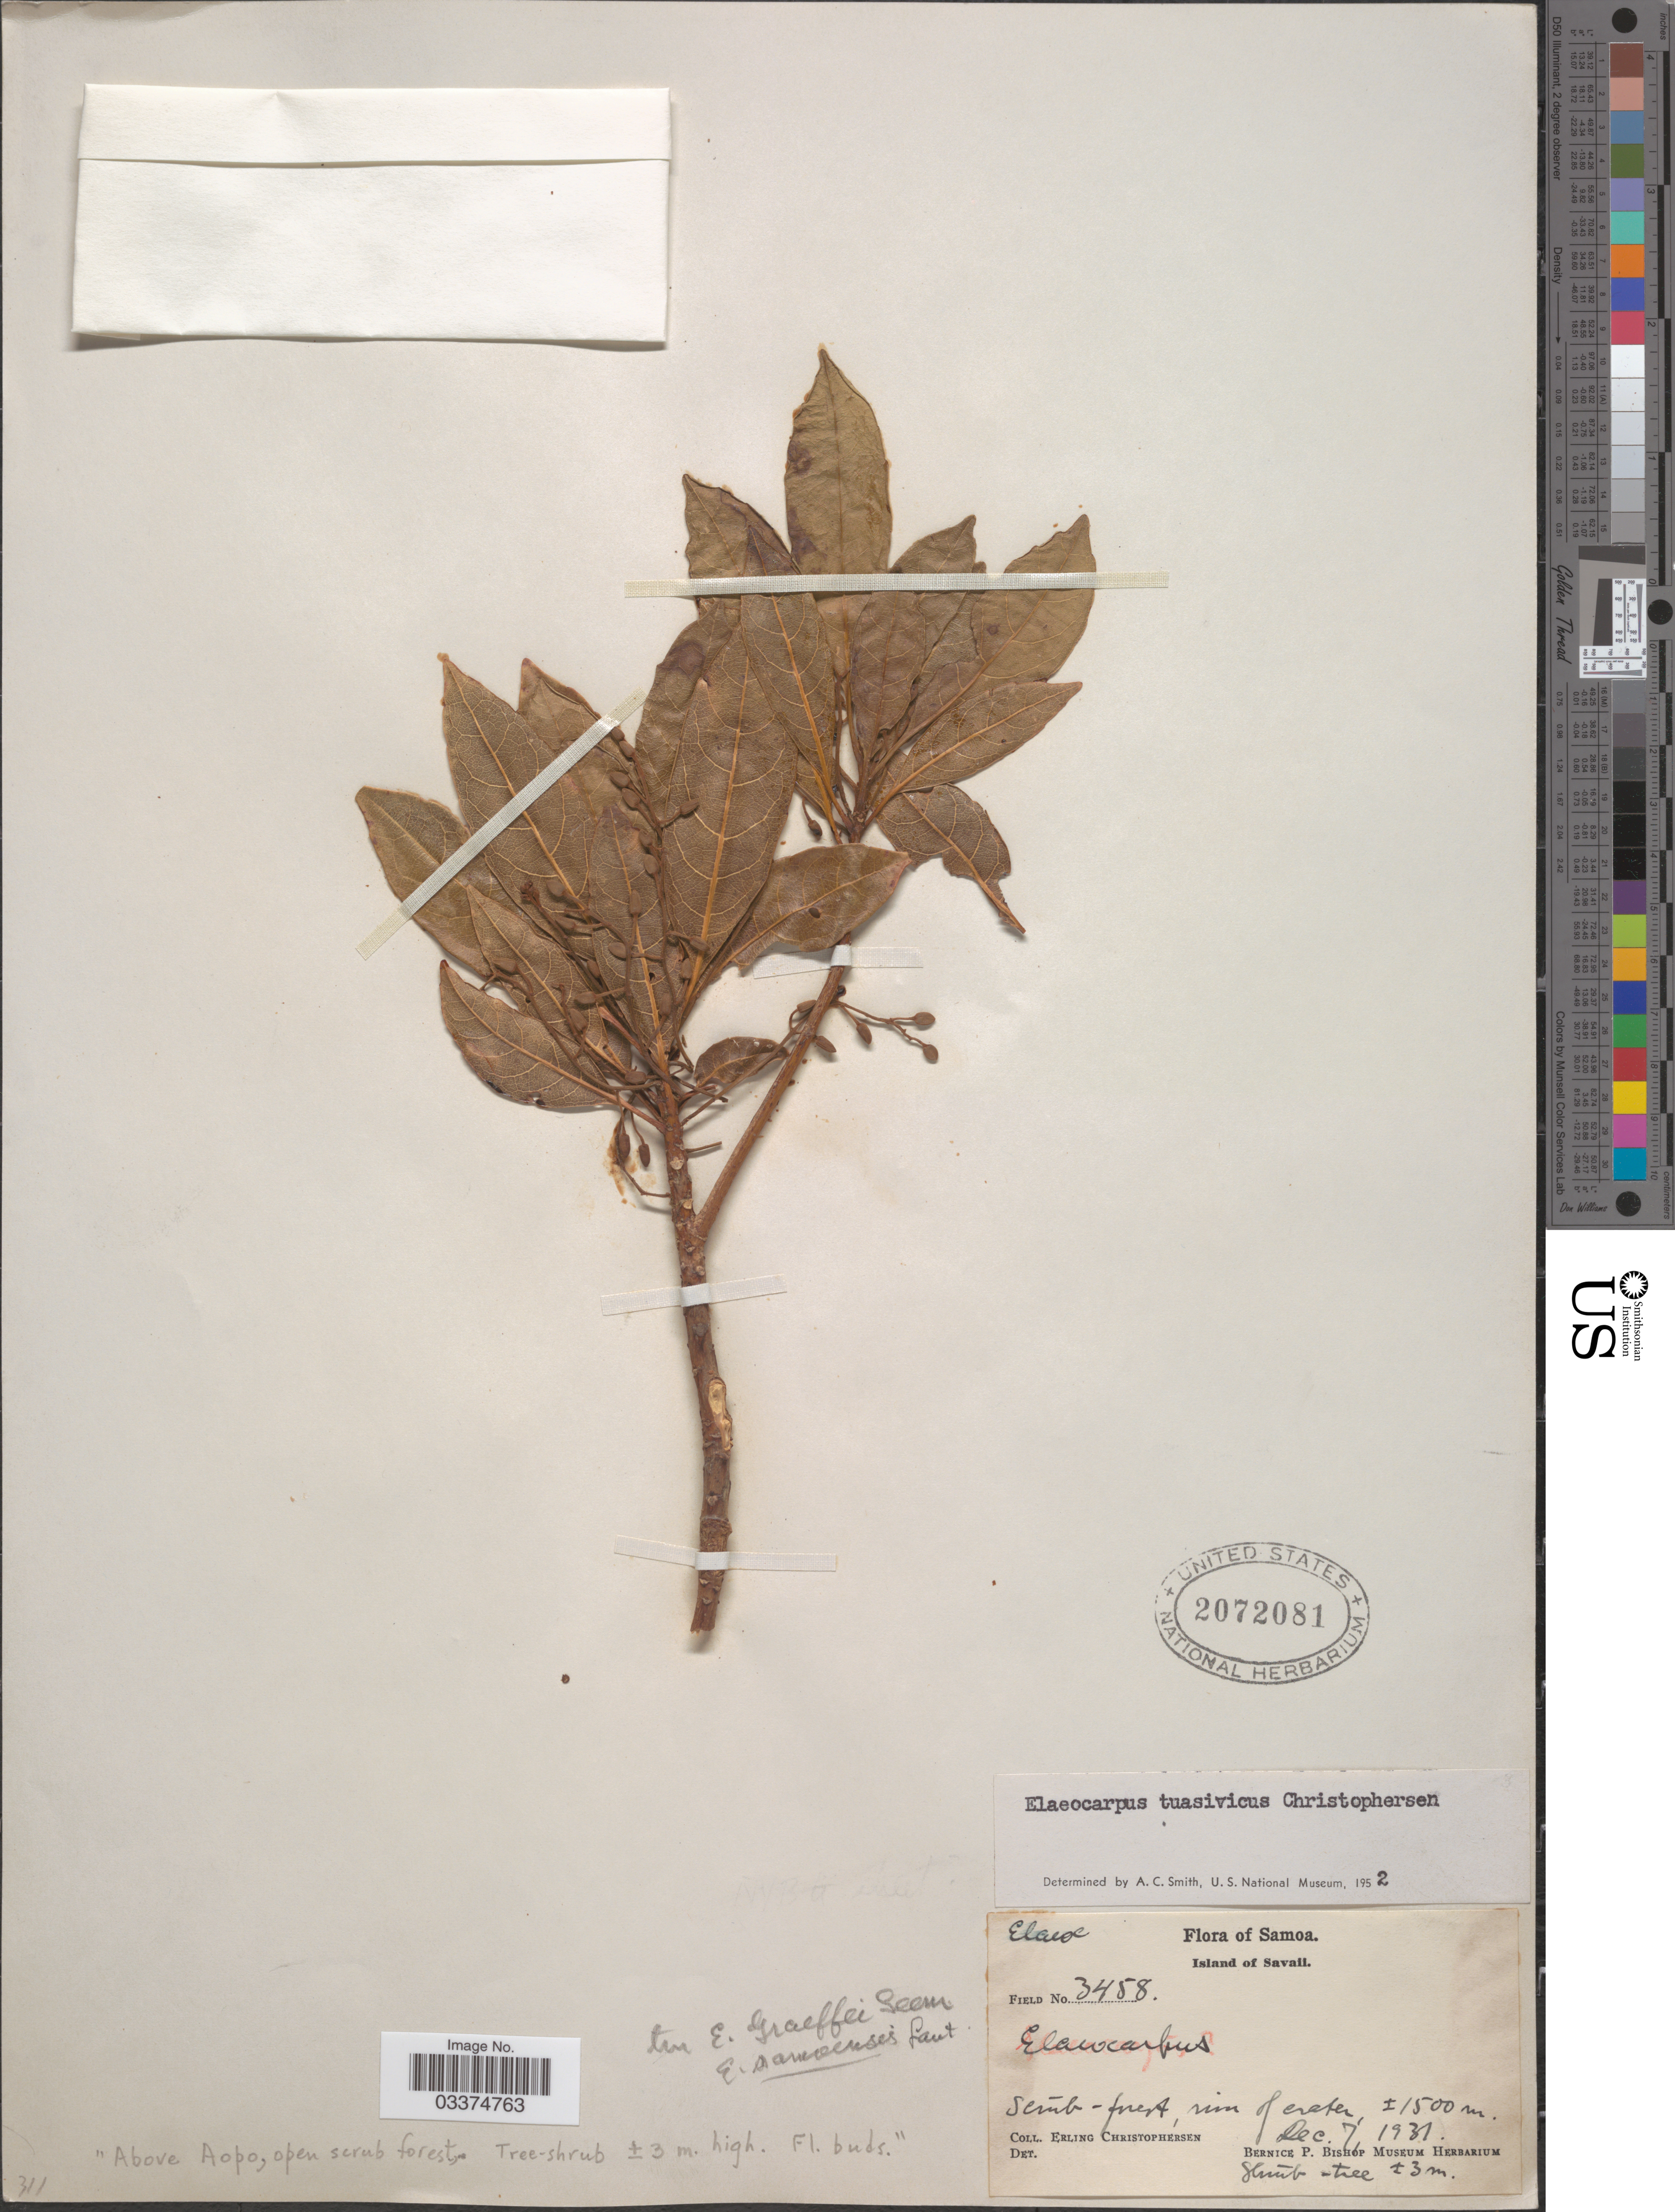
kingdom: Plantae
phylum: Tracheophyta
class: Magnoliopsida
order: Oxalidales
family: Elaeocarpaceae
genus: Elaeocarpus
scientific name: Elaeocarpus tuasivicus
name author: Christoph.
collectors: E. Christophersen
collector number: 3458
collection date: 1931-12-07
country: Samoa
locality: Samoa. Island of Savaii.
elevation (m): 1500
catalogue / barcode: US 2072081